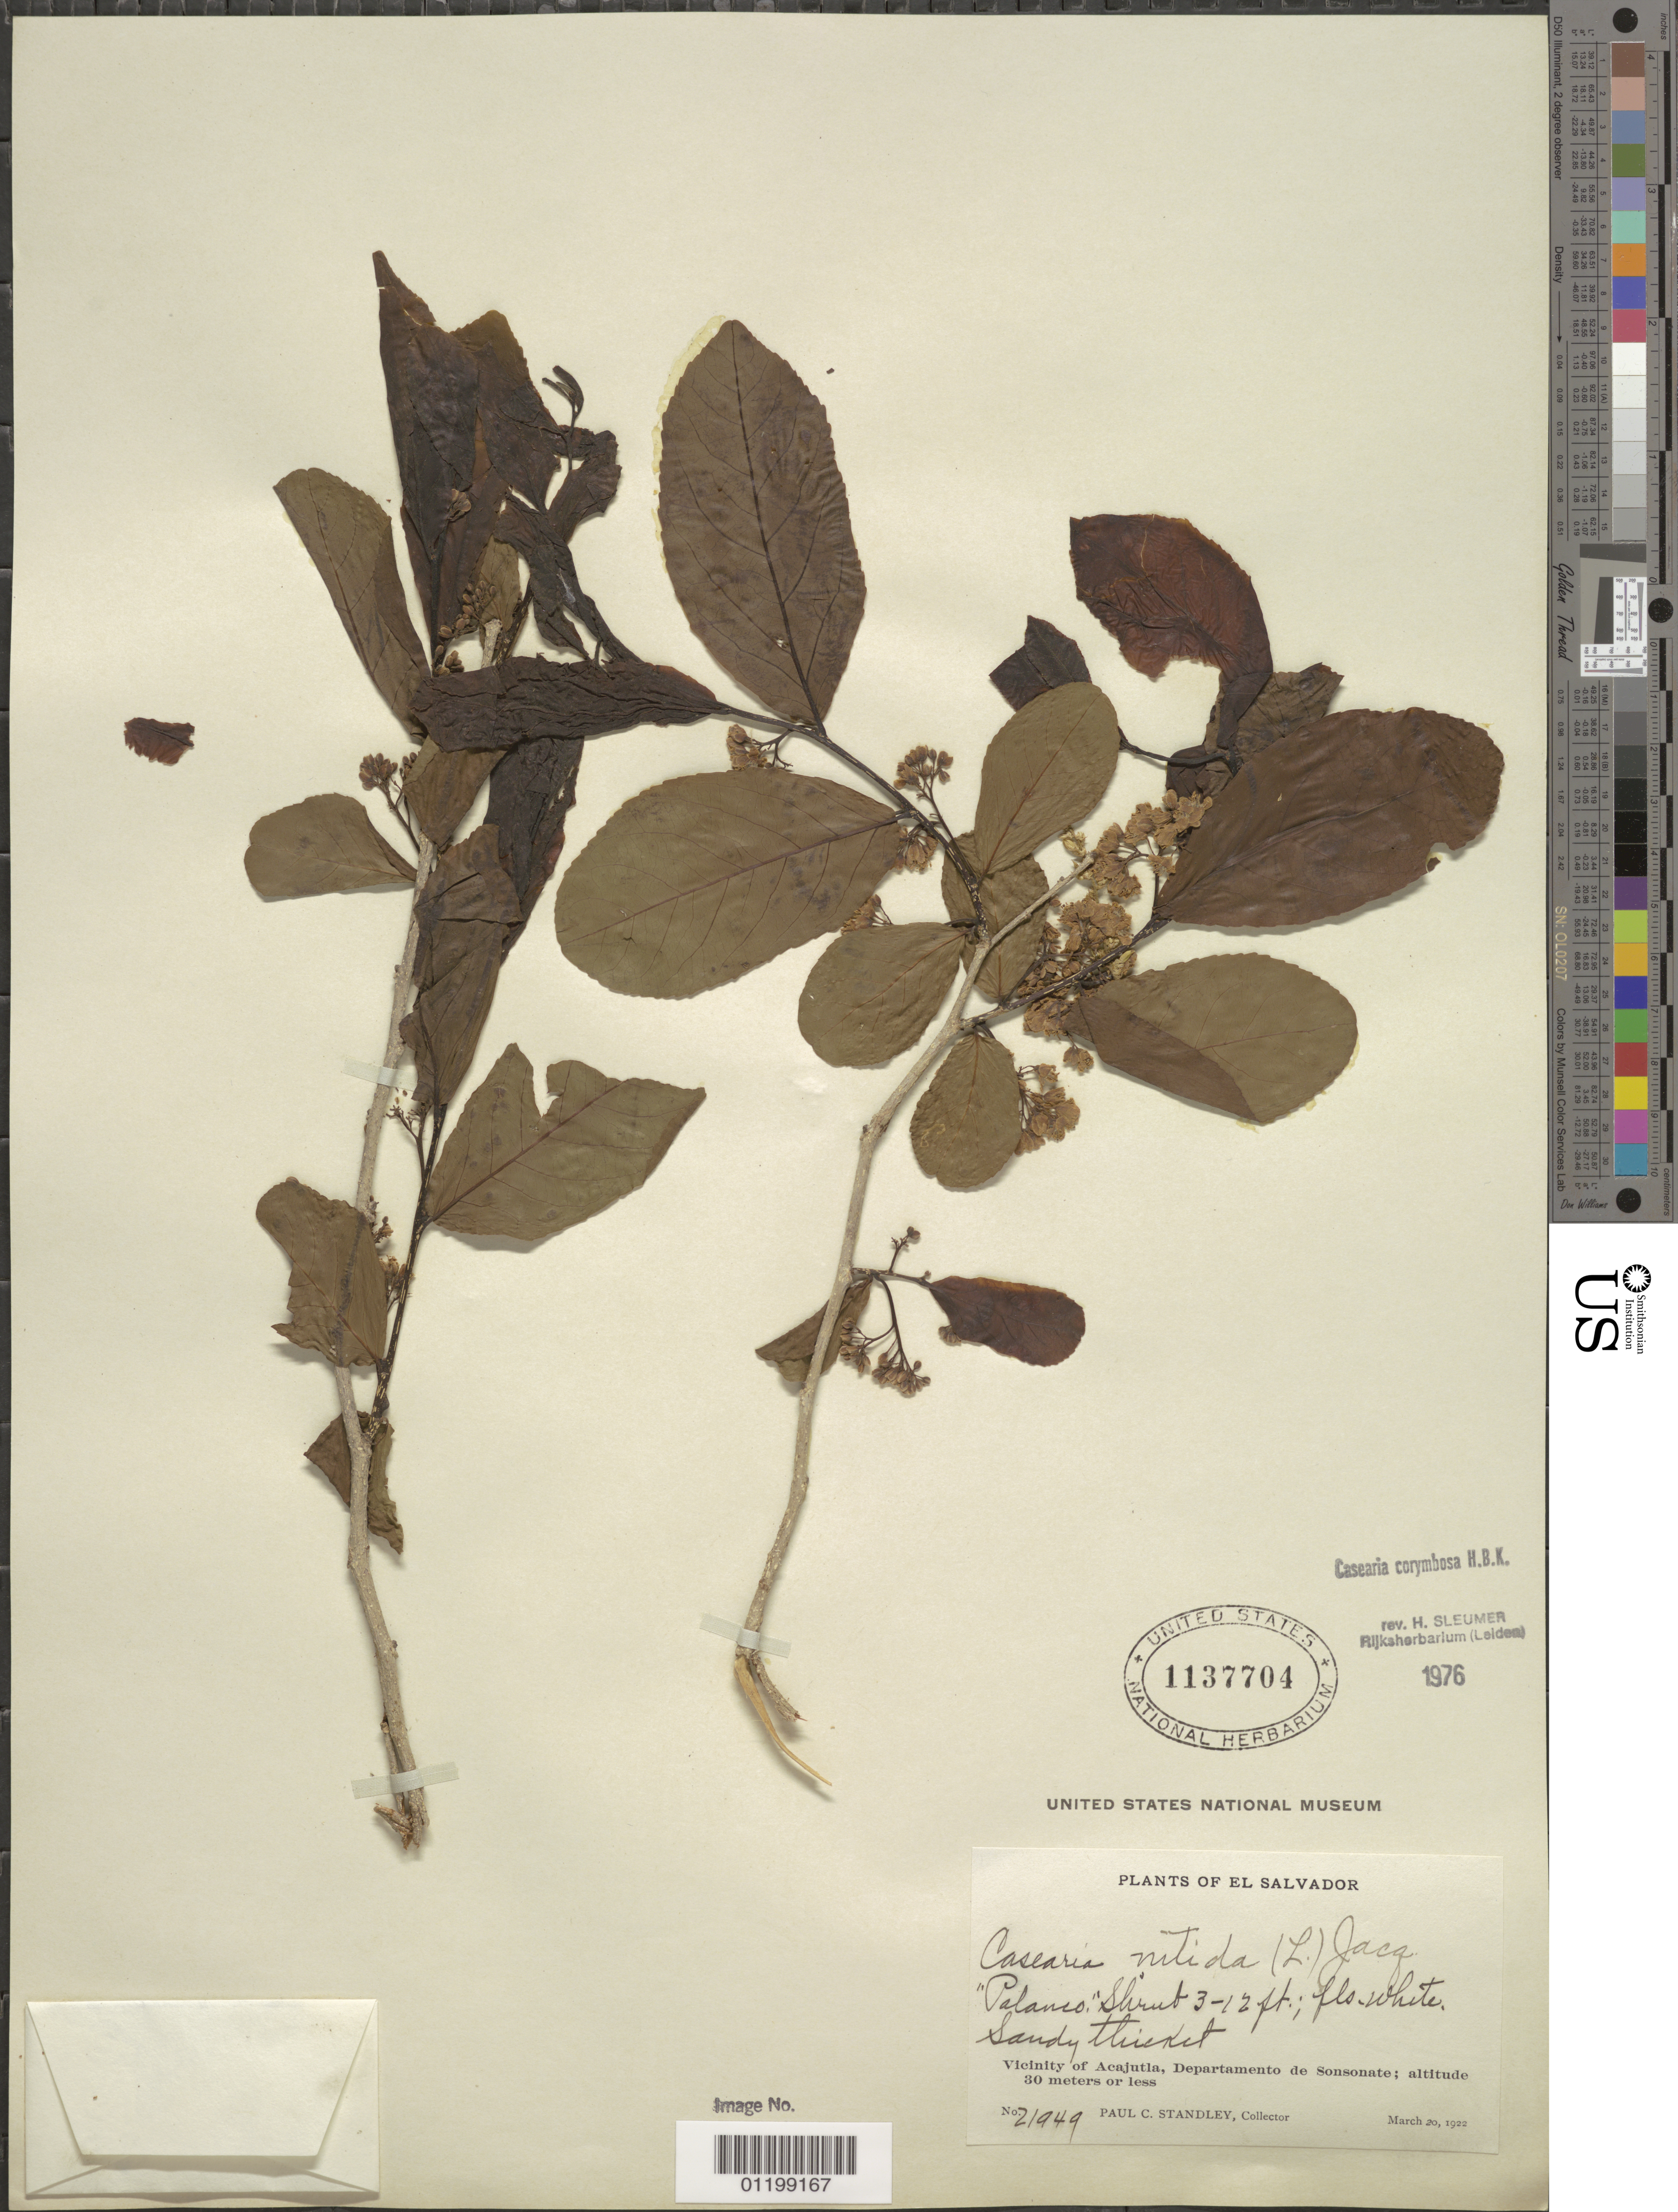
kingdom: Plantae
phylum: Tracheophyta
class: Magnoliopsida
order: Malpighiales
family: Salicaceae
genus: Casearia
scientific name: Casearia corymbosa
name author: Kunth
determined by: Sleumer, H. O.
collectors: P. C. Standley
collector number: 21949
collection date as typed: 20 Mar 1922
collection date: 1922-03-20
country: El Salvador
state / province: Sonsonate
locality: Vicinity of Acajutla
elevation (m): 30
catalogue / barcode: US 1137704